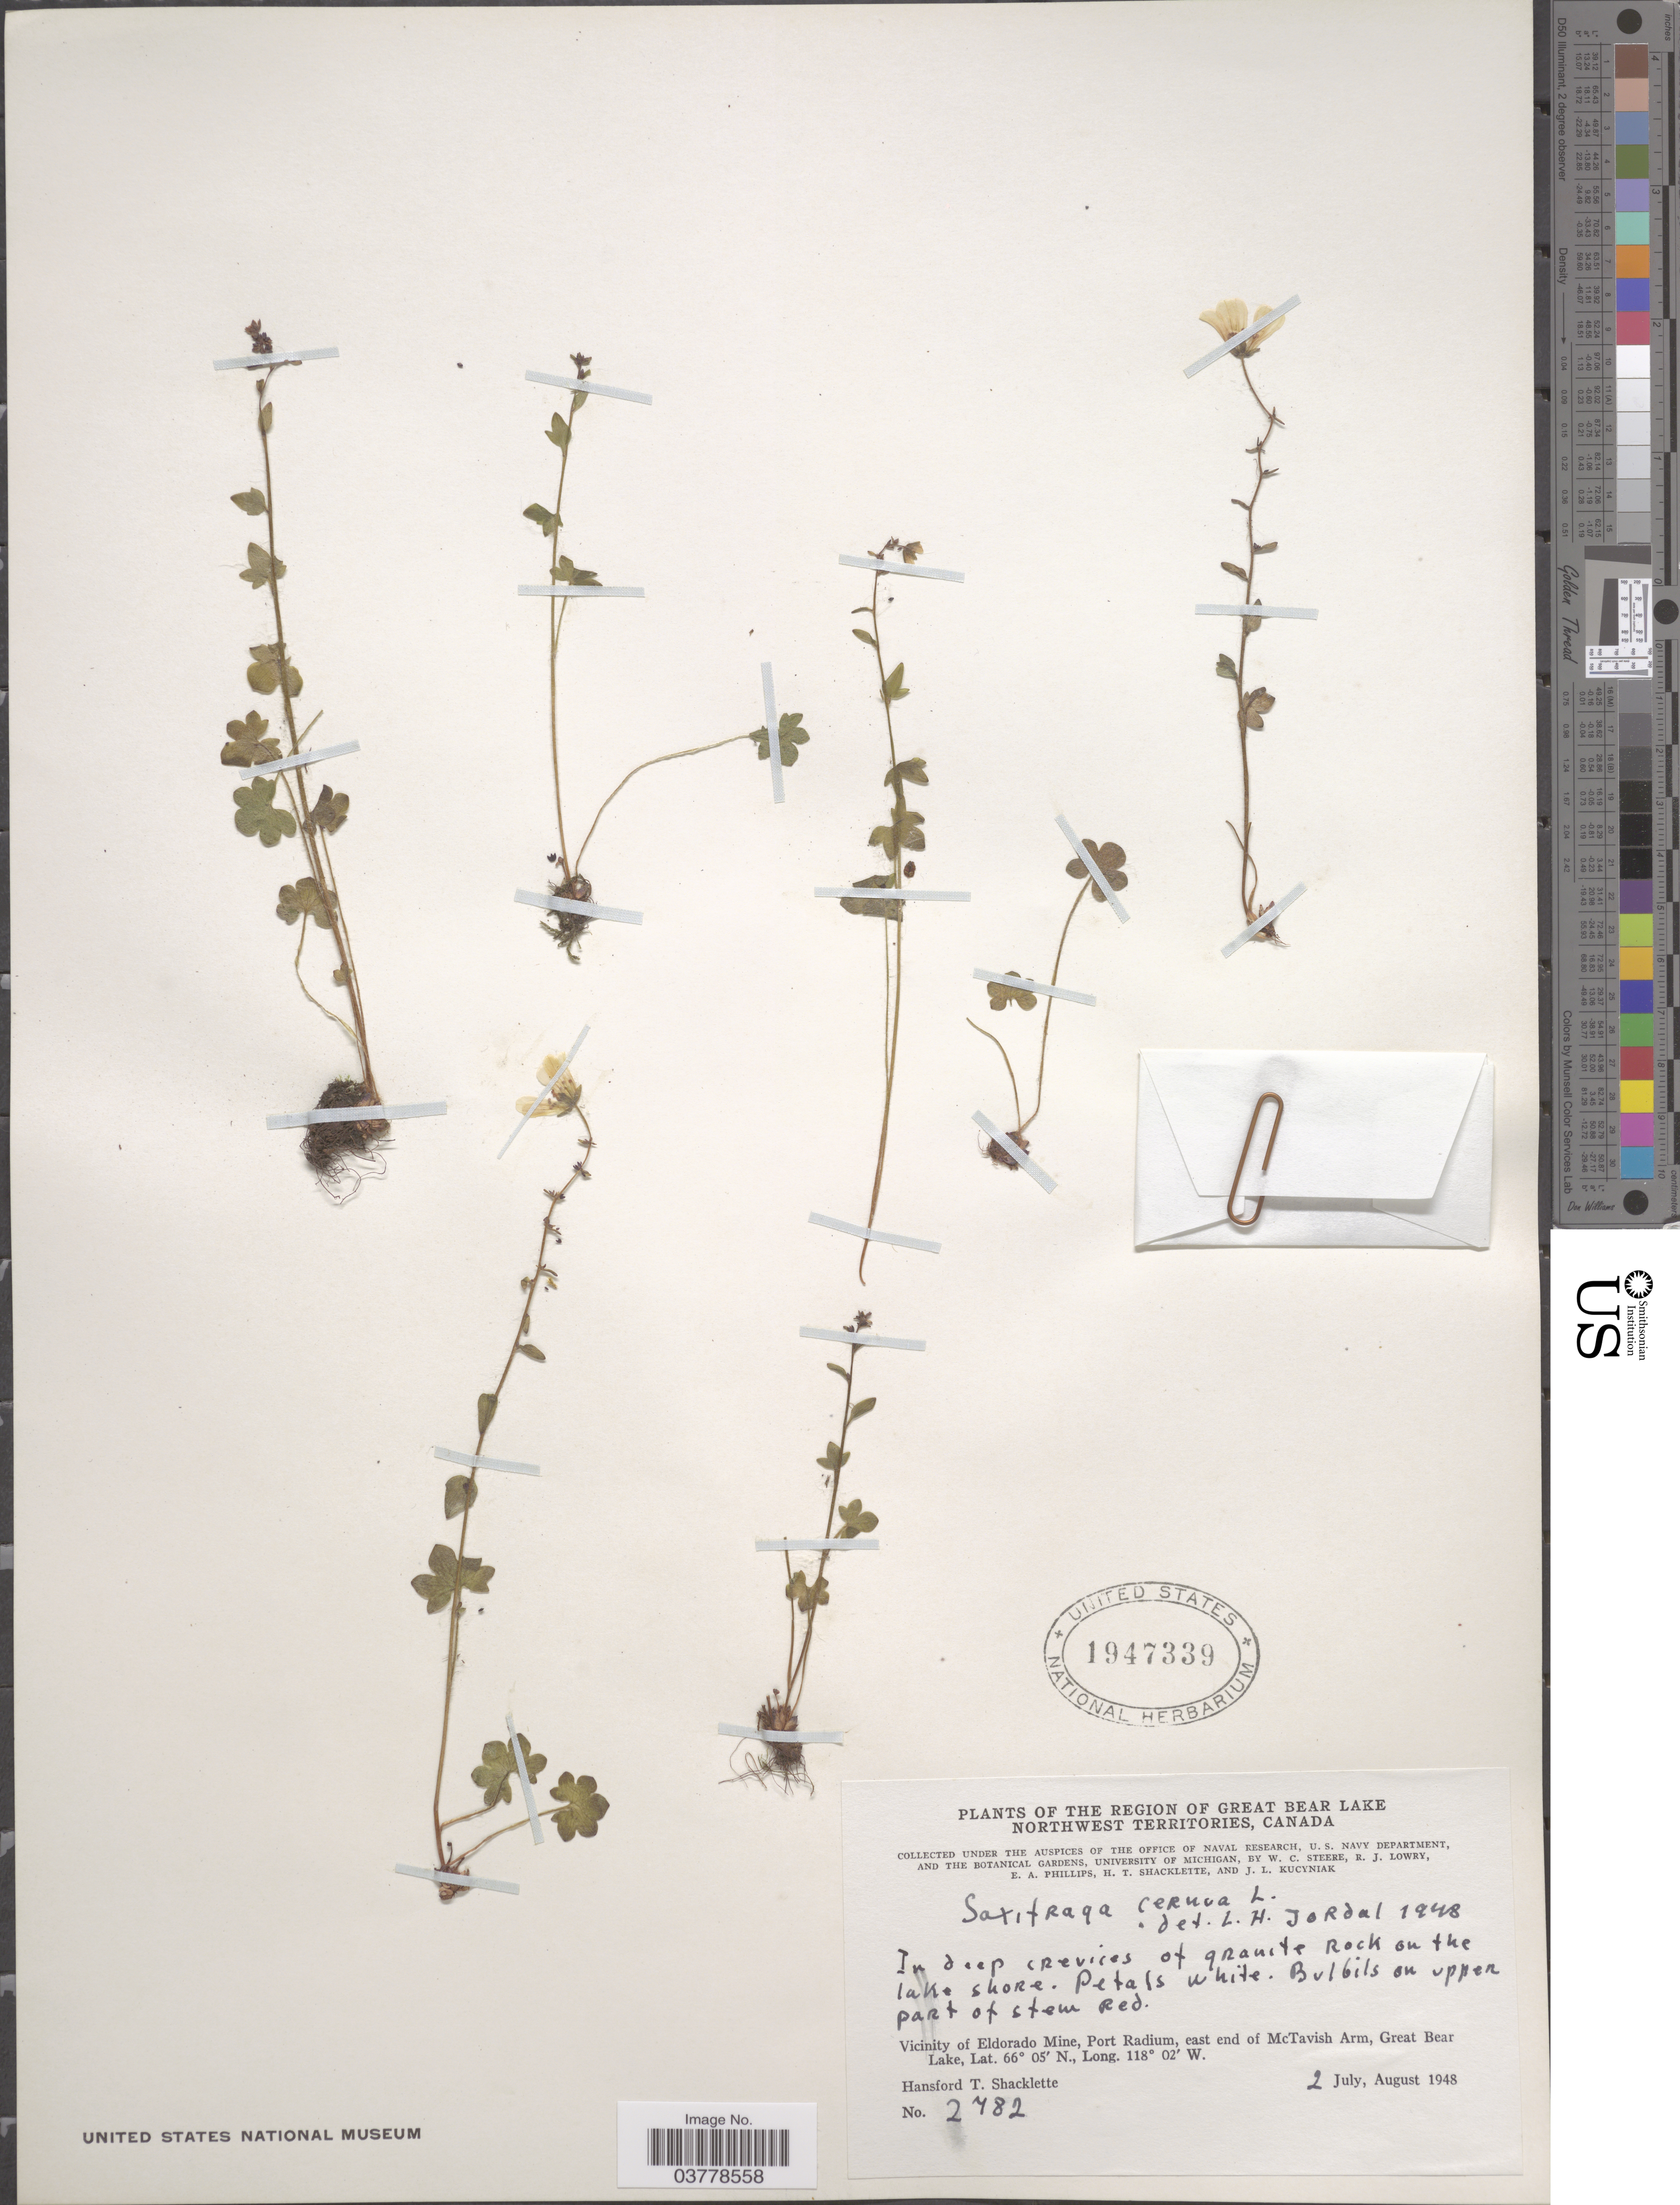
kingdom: Plantae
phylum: Tracheophyta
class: Magnoliopsida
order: Saxifragales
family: Saxifragaceae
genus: Saxifraga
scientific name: Saxifraga cernua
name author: L.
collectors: H. Shacklette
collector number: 2782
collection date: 1948-07-02/1948-08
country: Canada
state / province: Northwest Territories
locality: The Region of Great Bear Lake. Vicinity of Eldorado Mine, Port Radium, east end of McTavish Arm, Great Bear Lake.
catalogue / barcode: US 1947339